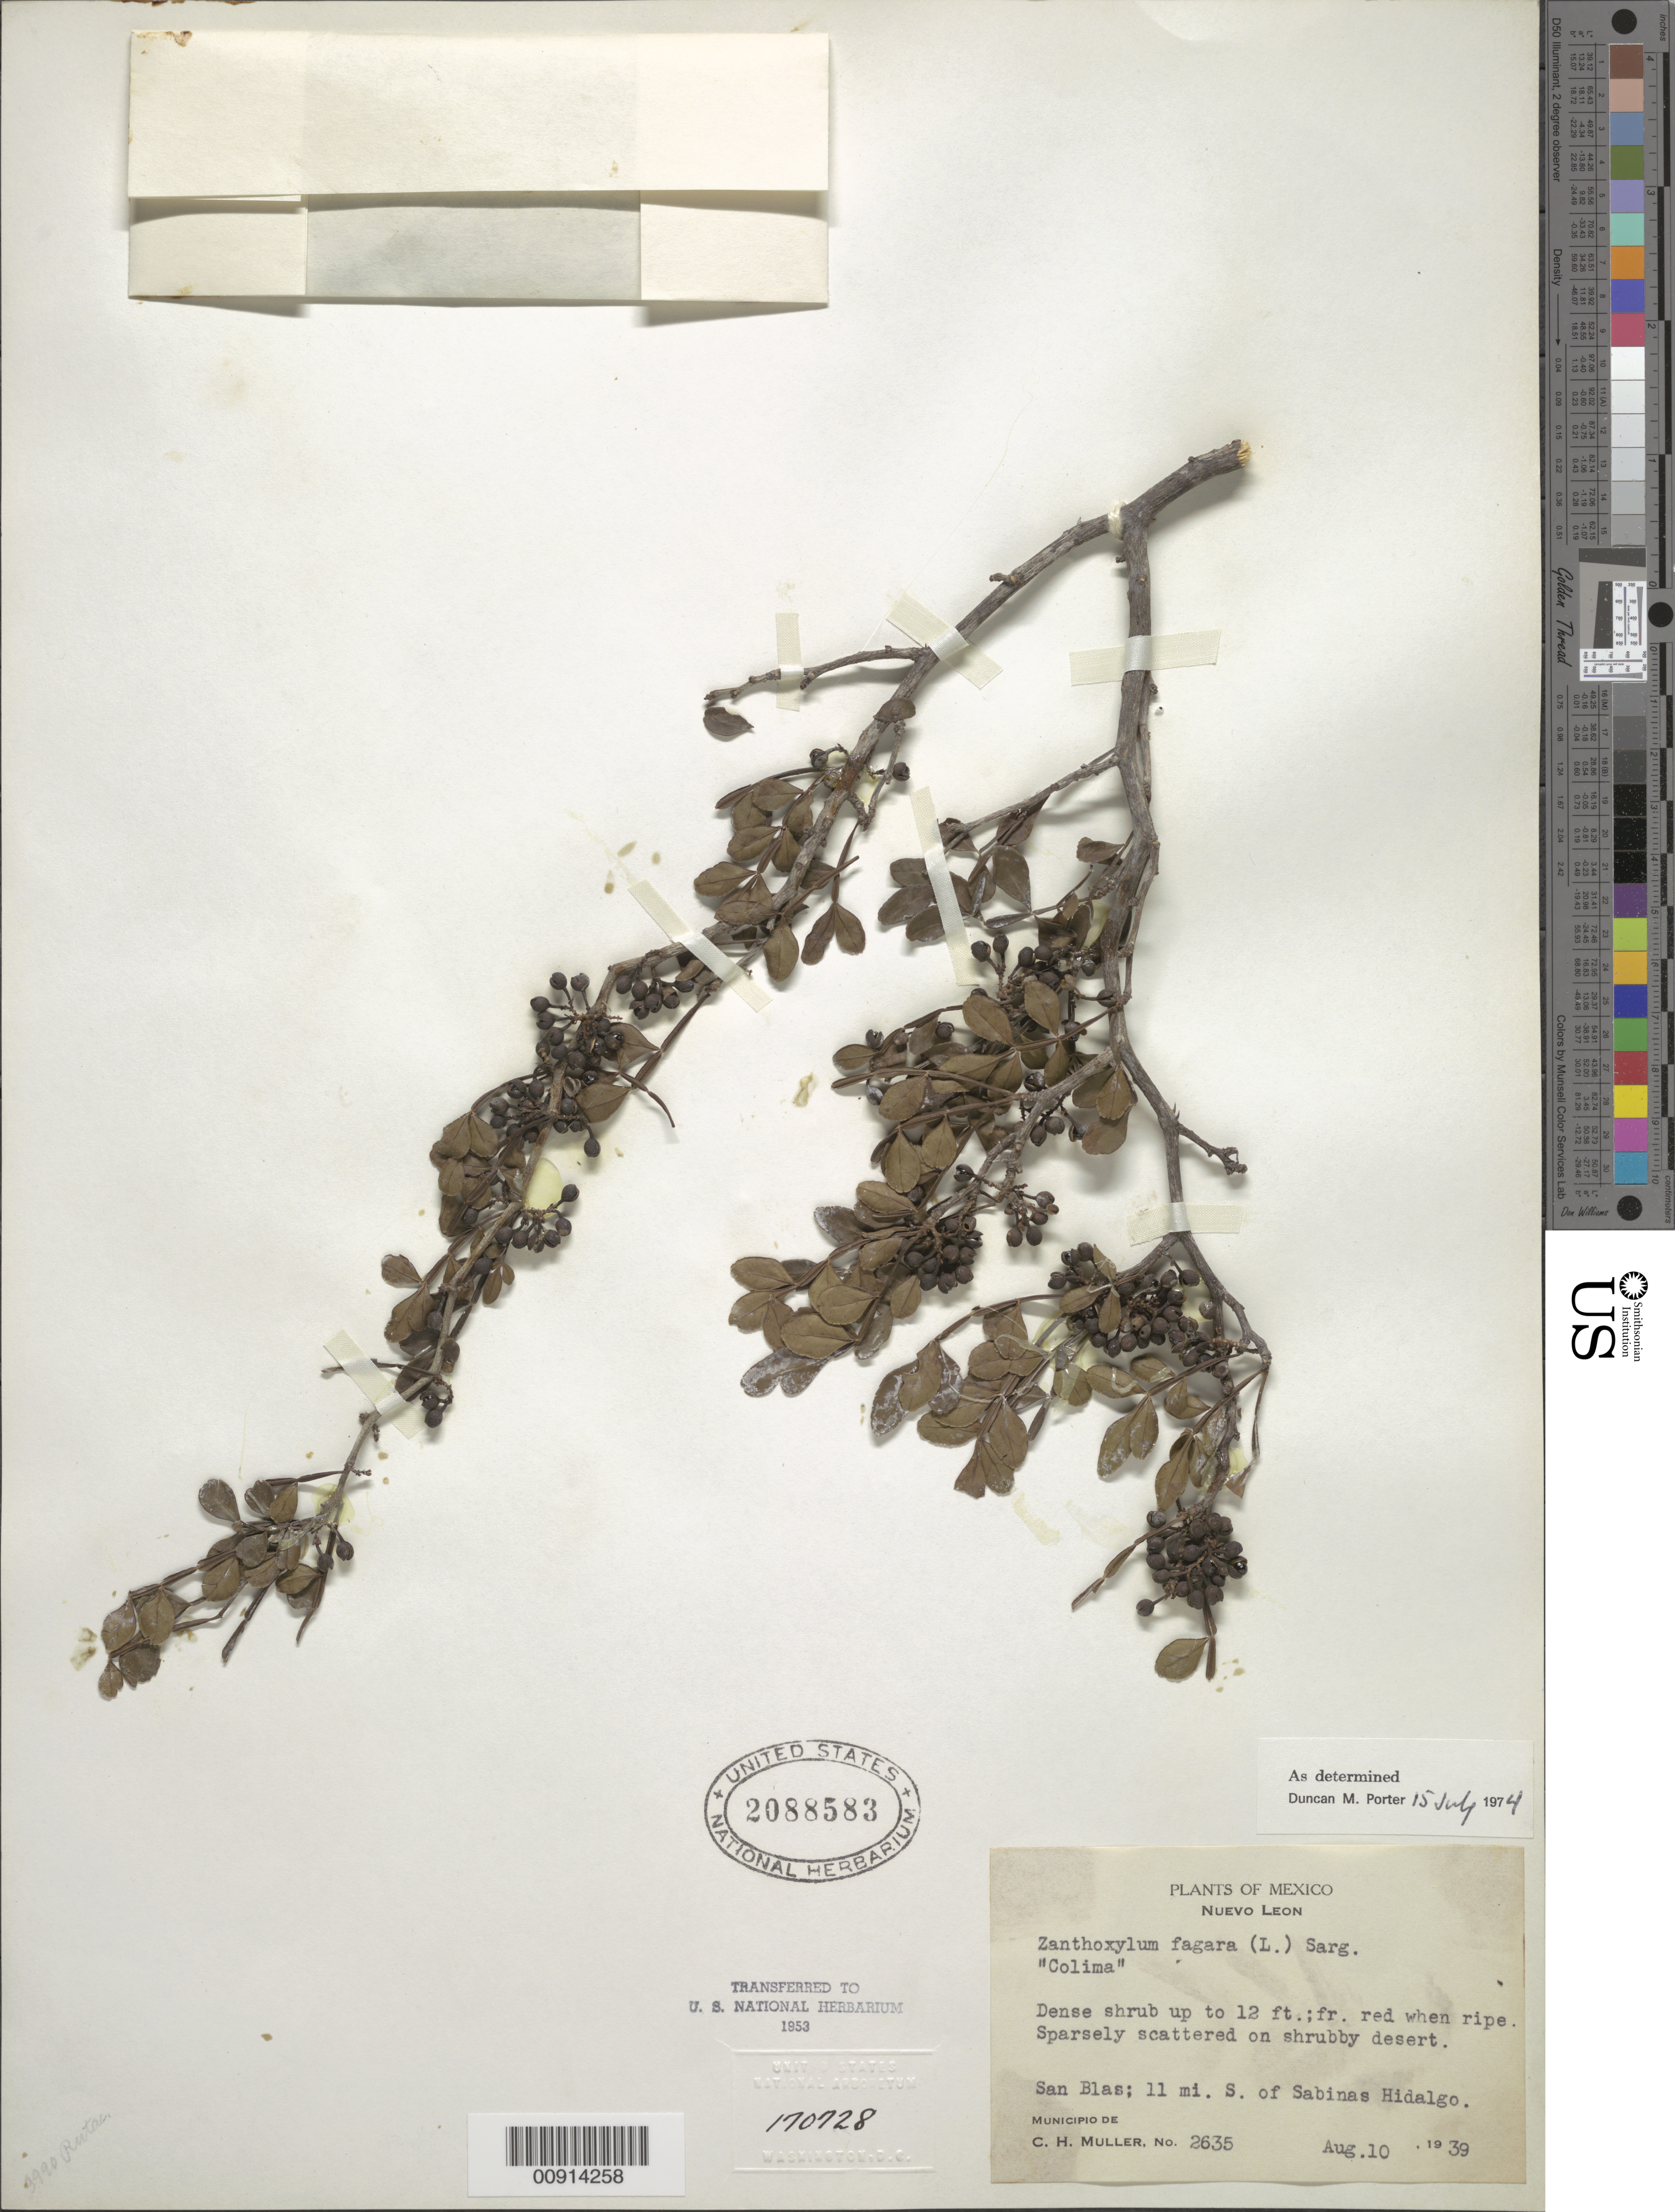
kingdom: Plantae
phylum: Tracheophyta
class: Magnoliopsida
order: Sapindales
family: Rutaceae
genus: Zanthoxylum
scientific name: Zanthoxylum fagara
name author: (L.) Sarg.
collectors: C. H. Muller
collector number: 2635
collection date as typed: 10 Aug 1939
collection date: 1939-08-10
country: Mexico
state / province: Nuevo León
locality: San Blas; 11 mi. S of Sabinas Hidalgo.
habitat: Sparsely scattered on shrubby desert.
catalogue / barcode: US 2088583